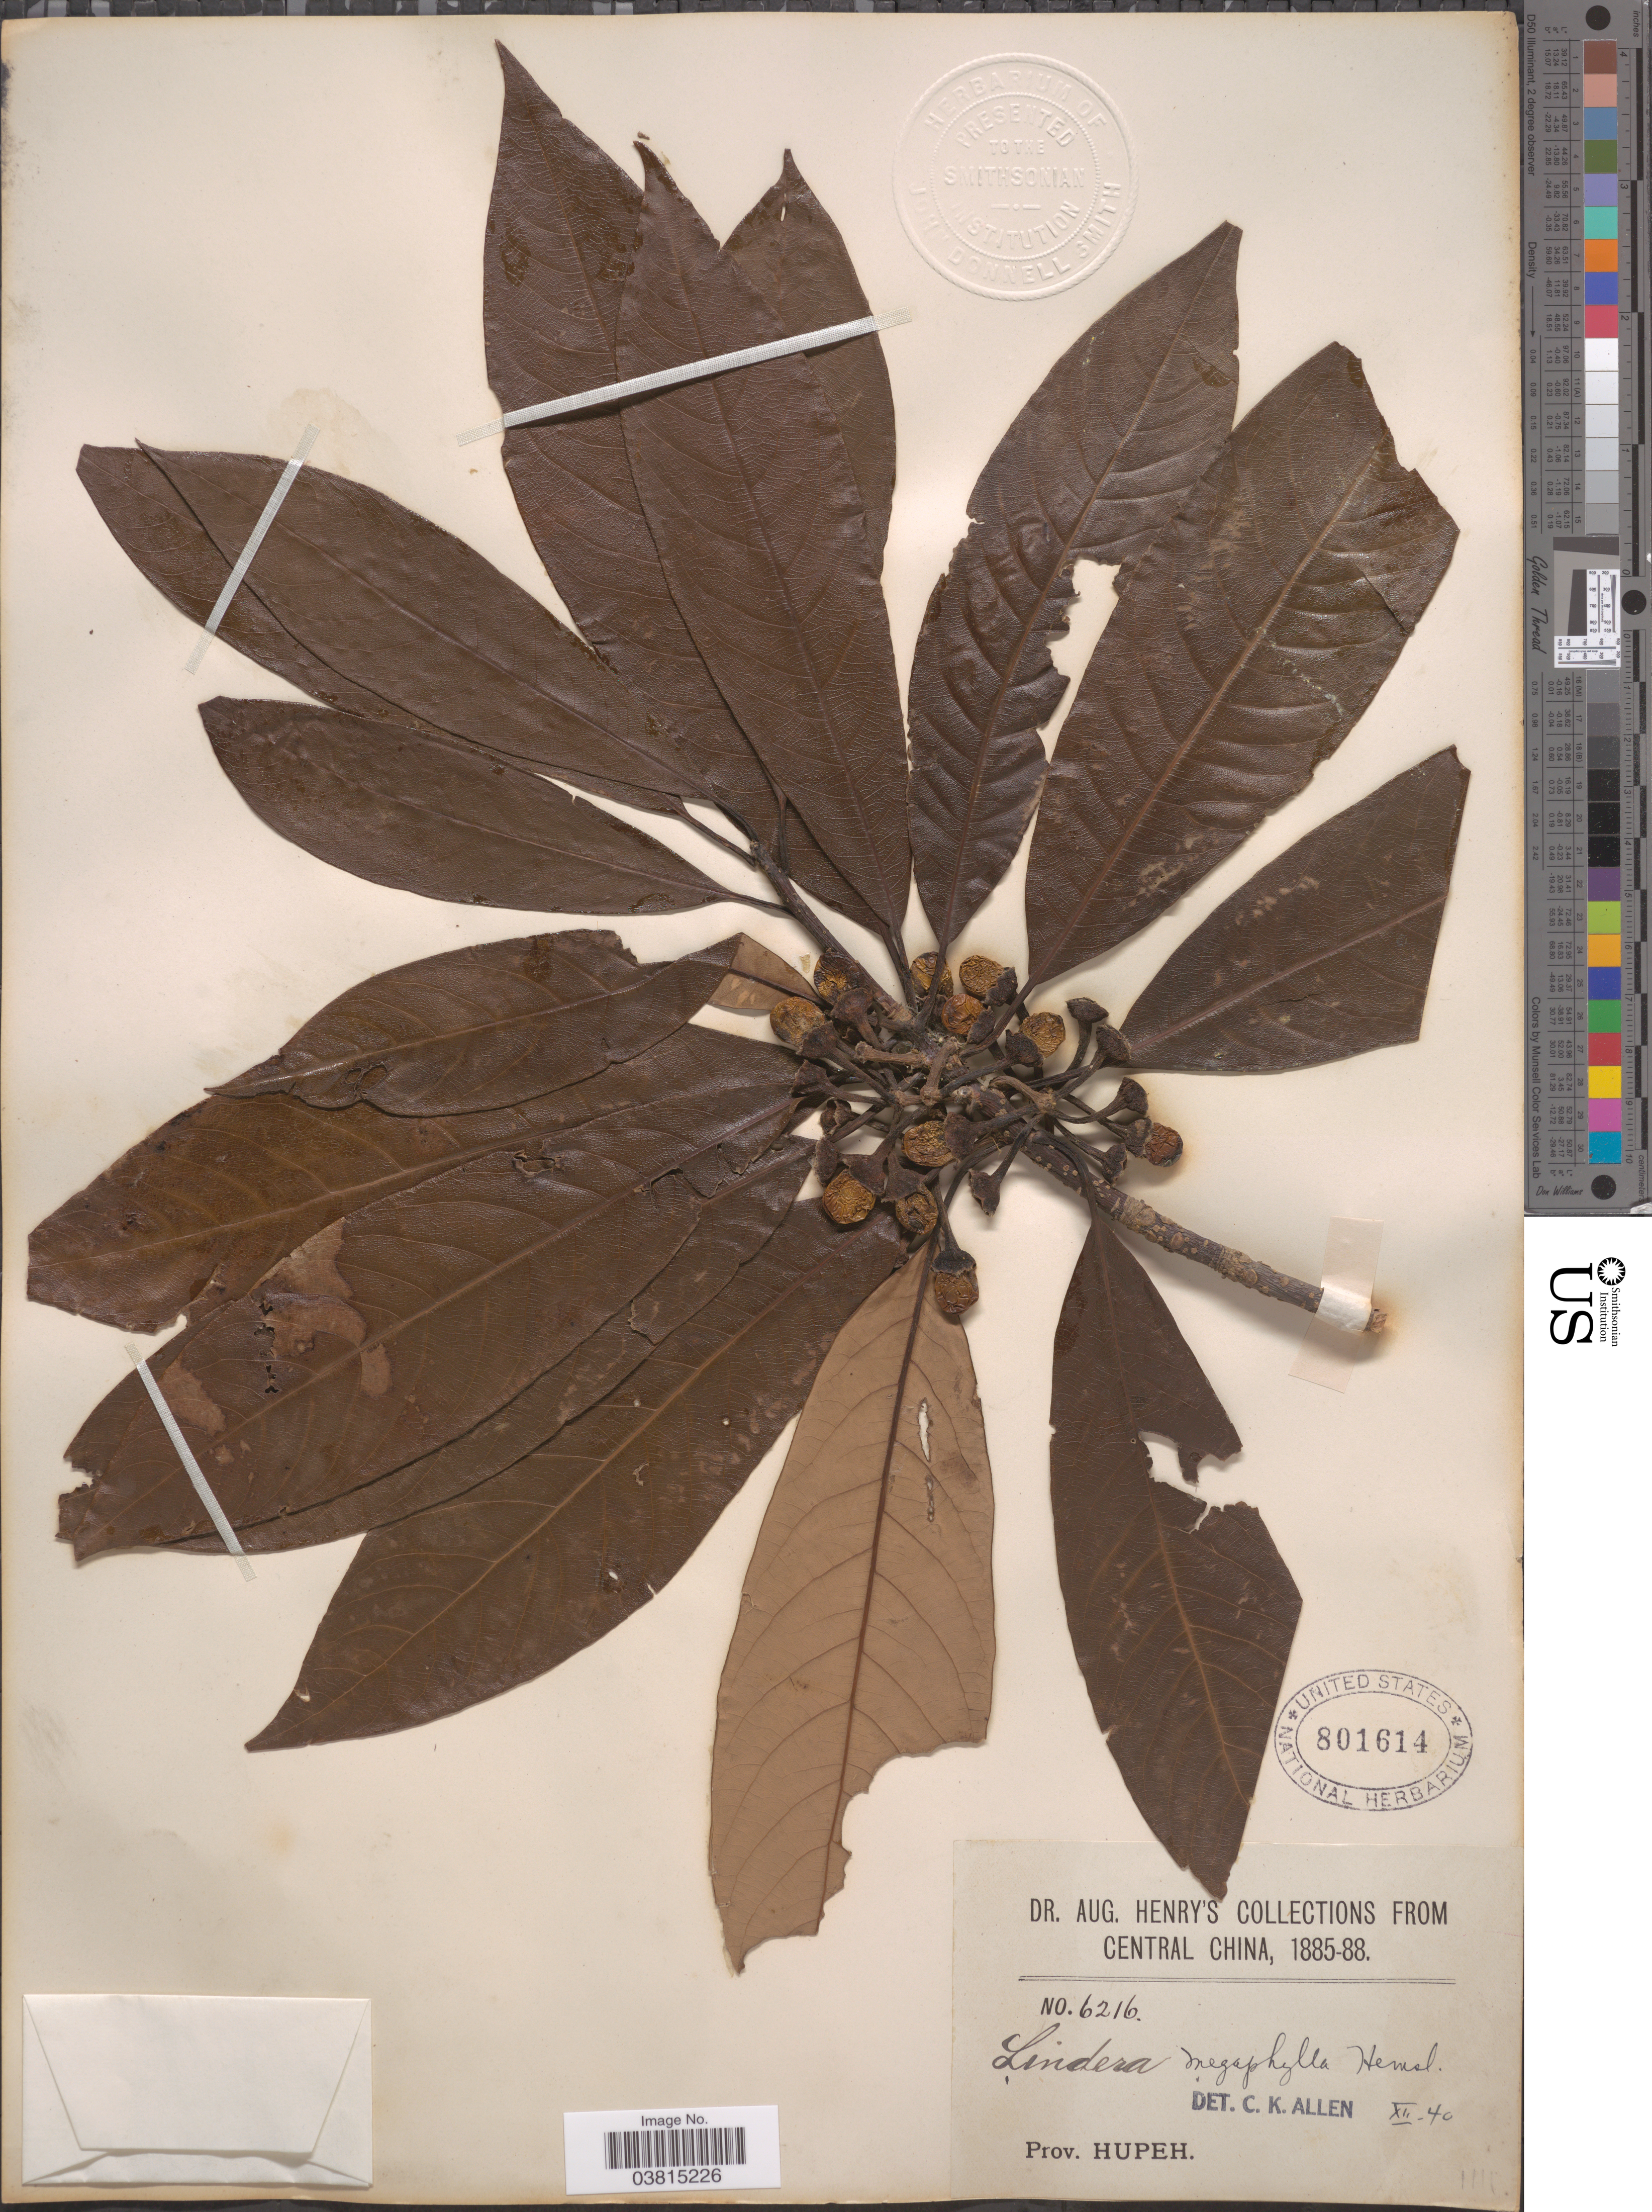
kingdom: Plantae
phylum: Tracheophyta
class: Magnoliopsida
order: Laurales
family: Lauraceae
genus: Lindera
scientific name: Lindera megaphylla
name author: Hemsl.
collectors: A. Henry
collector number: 6216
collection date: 1885/1888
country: China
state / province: Hubei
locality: Central China. Prov. Hupeh.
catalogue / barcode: US 801614